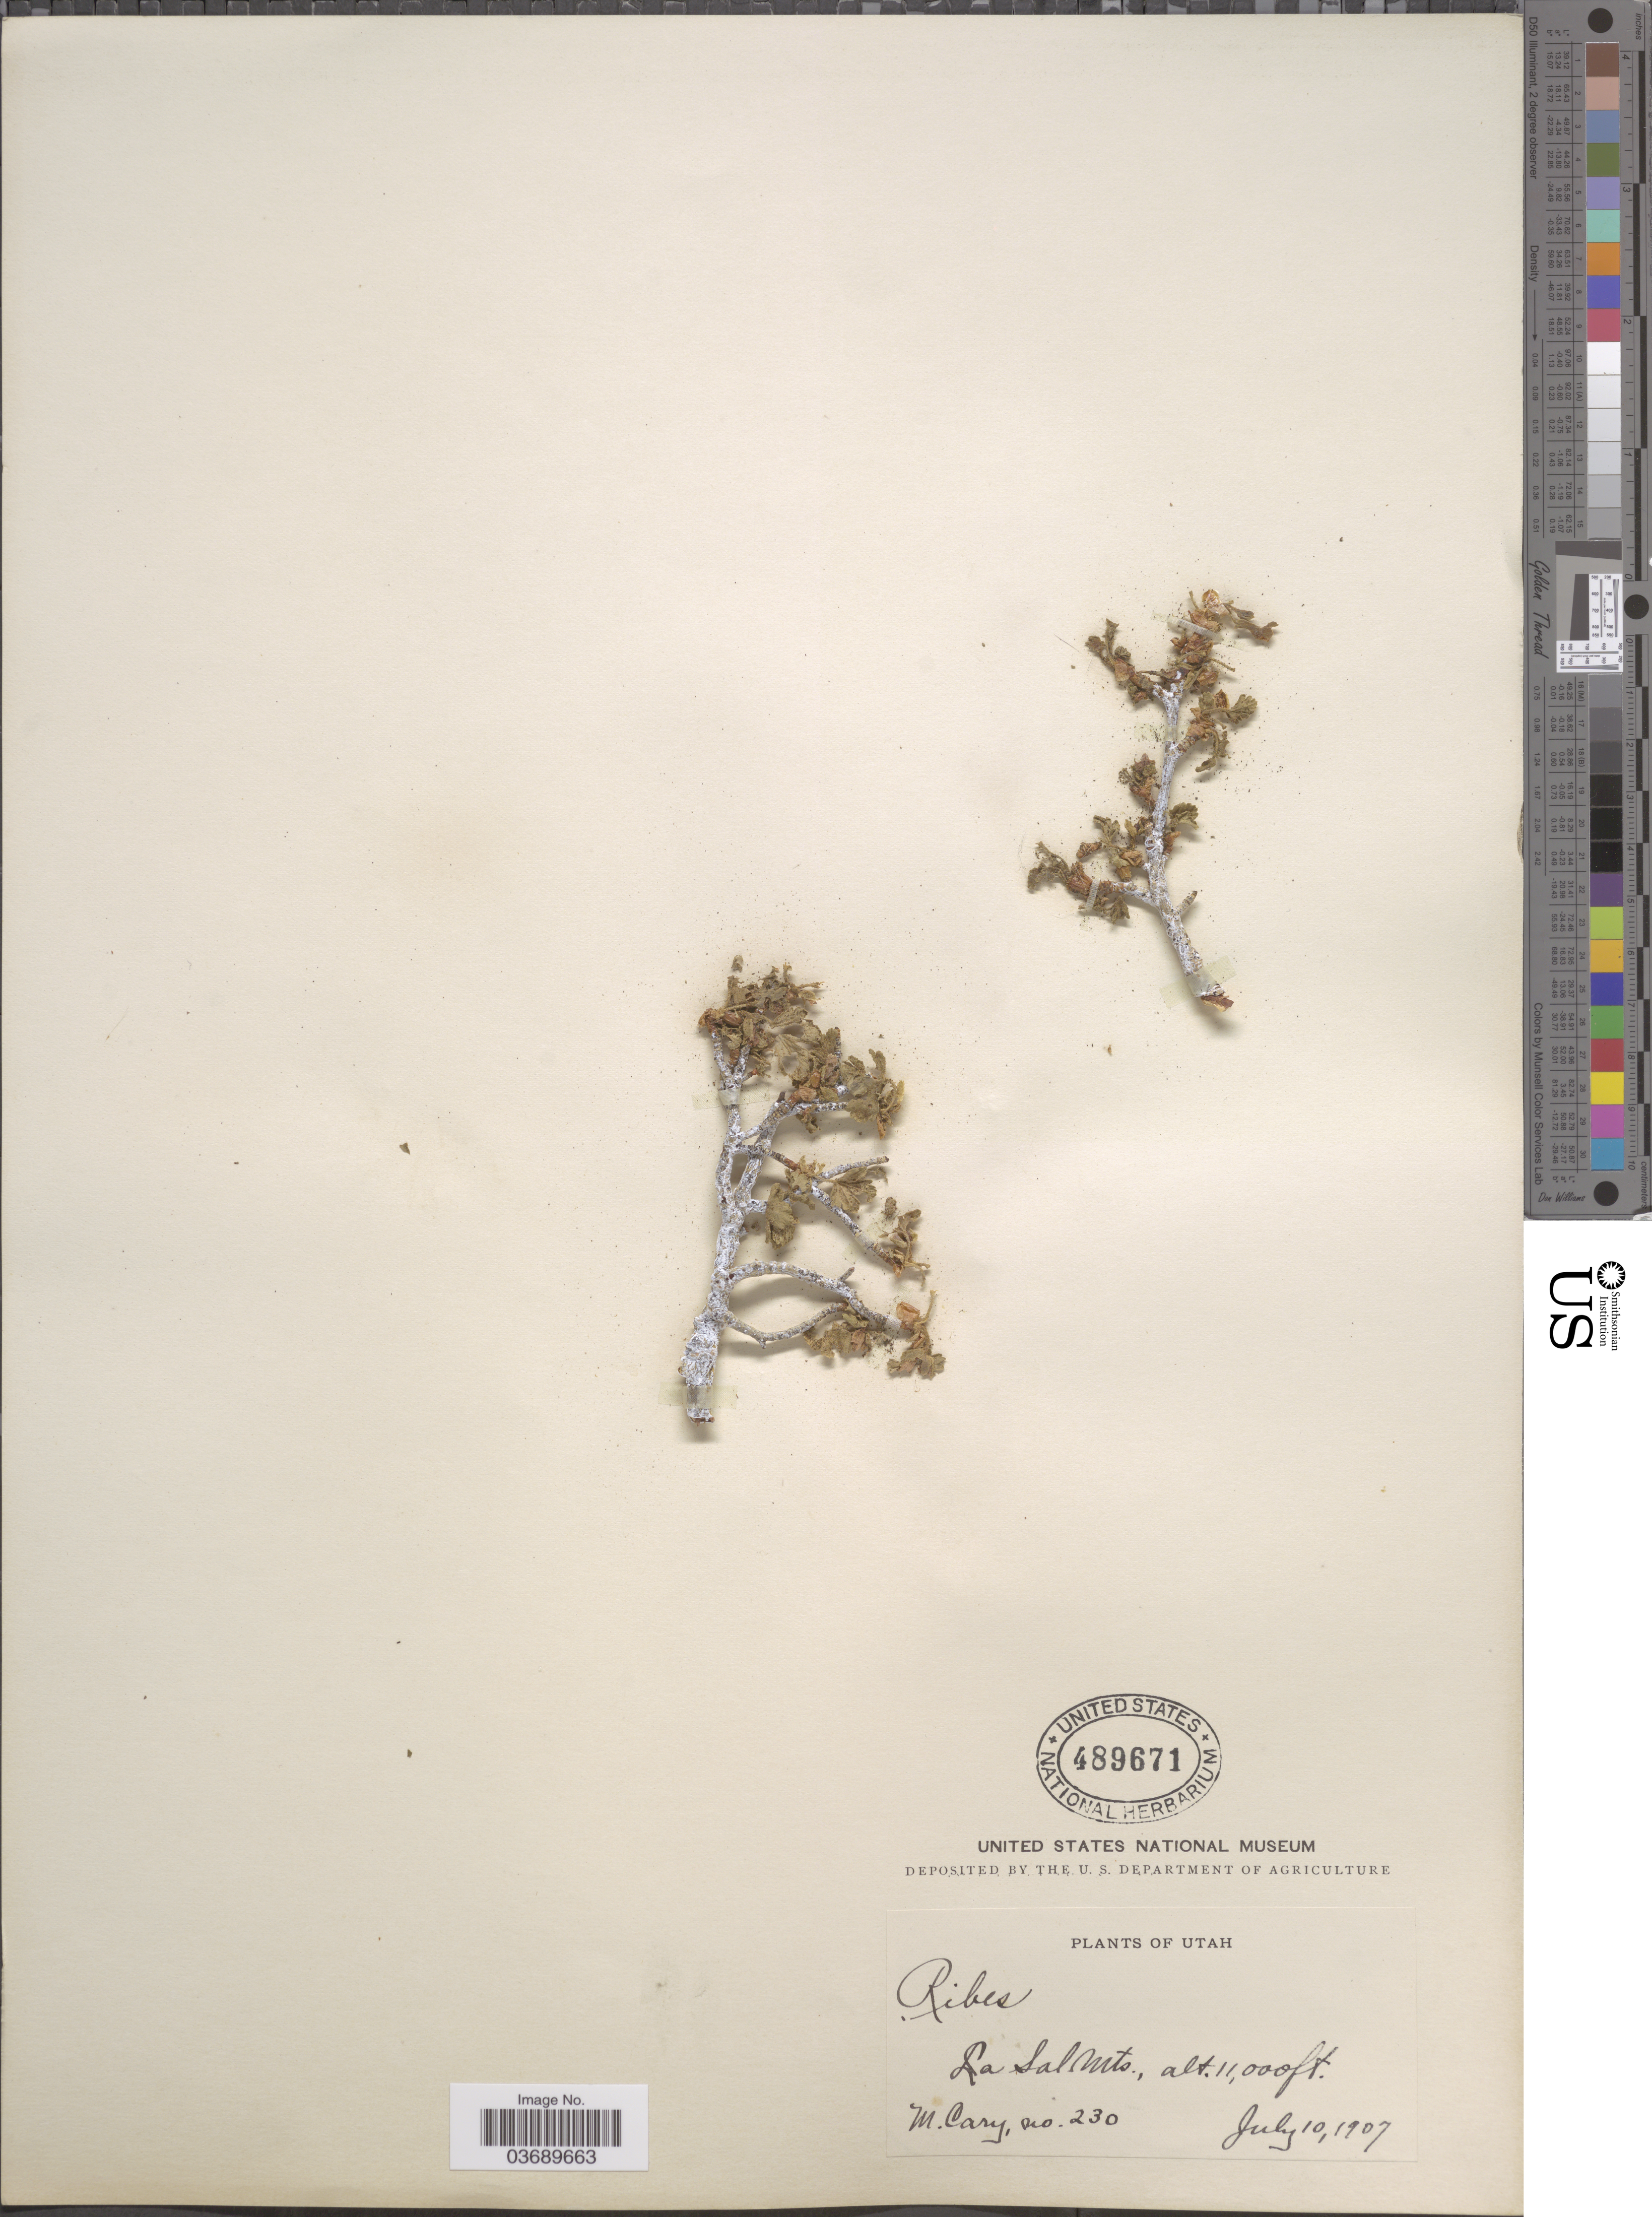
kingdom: Plantae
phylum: Tracheophyta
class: Magnoliopsida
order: Saxifragales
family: Grossulariaceae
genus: Ribes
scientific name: Ribes sp.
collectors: M. Cary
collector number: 230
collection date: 1907-07-10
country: United States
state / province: Utah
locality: La Sal Mts.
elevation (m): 3353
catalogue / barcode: US 489671